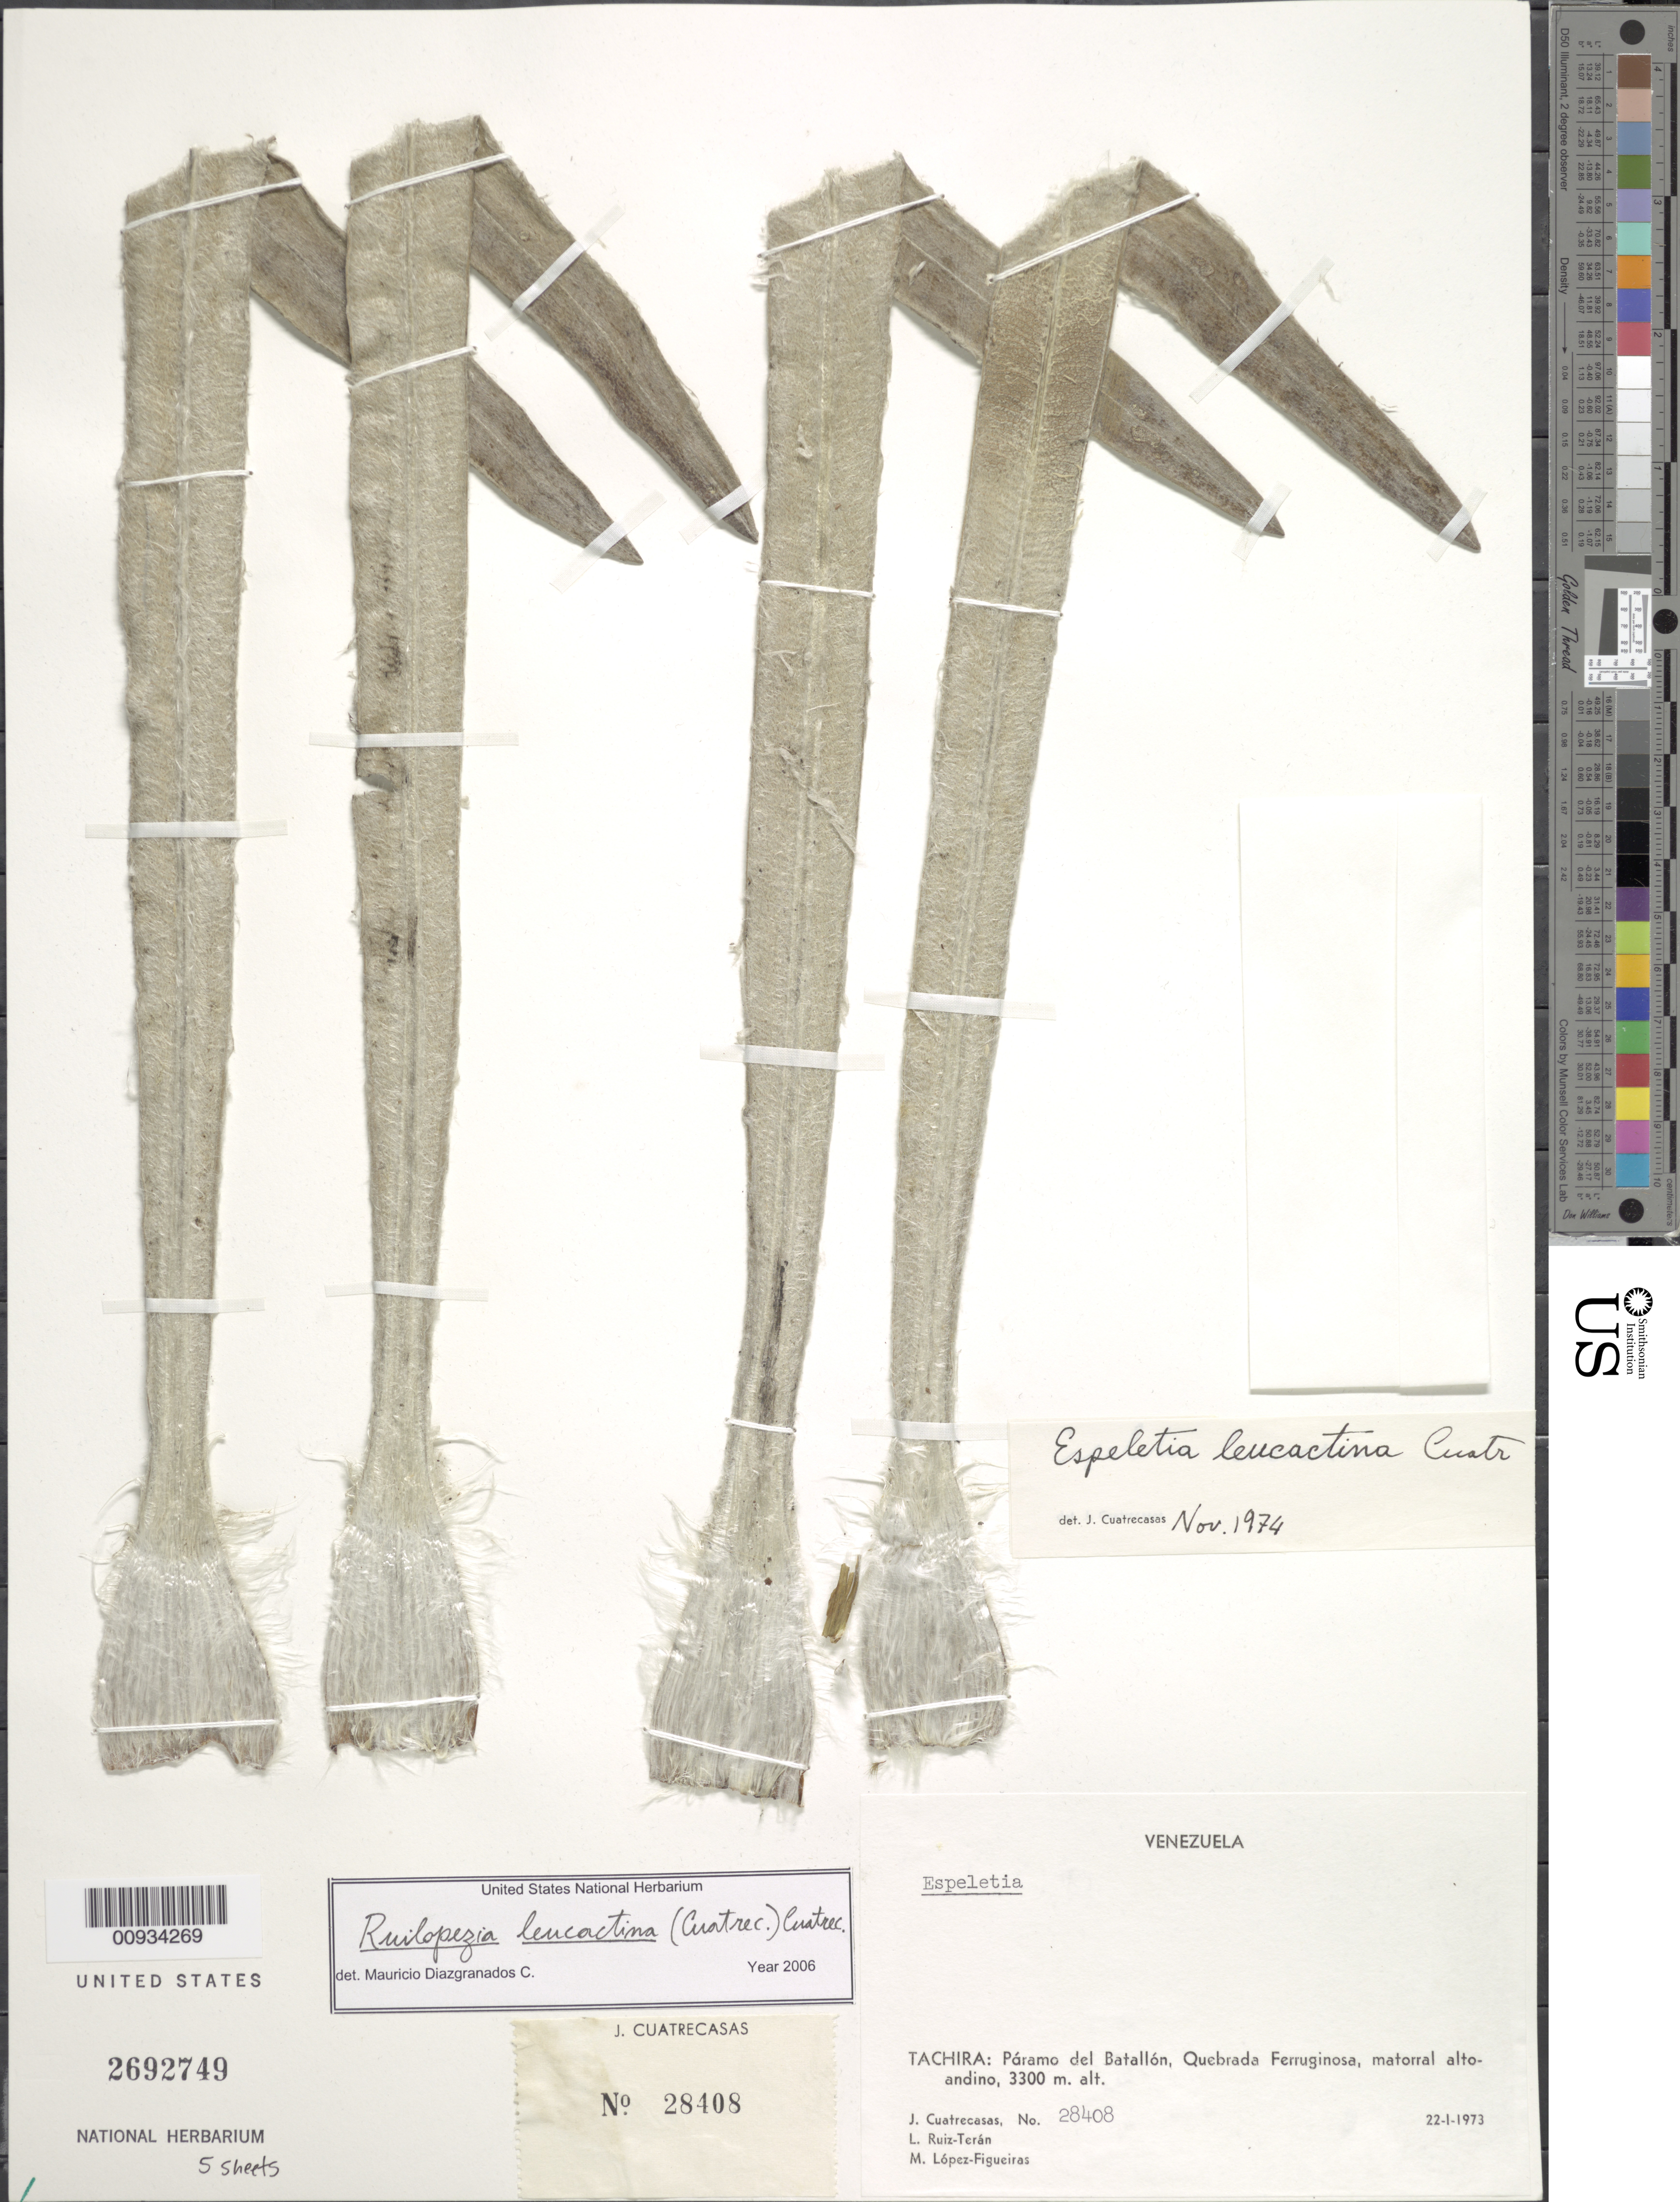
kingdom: Plantae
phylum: Tracheophyta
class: Magnoliopsida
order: Asterales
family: Asteraceae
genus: Ruilopezia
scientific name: Ruilopezia leucactina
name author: (Cuatrec.) Cuatrec.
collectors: J. Cuatrecasas, L. E. Ruíz-Terán & M. López Figueiras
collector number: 28408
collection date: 1973-01-22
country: Venezuela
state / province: Táchira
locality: Páramo del Batallón. Páramo del Batallón, Quebrada Ferruginosa.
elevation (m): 3300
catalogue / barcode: US 2692749